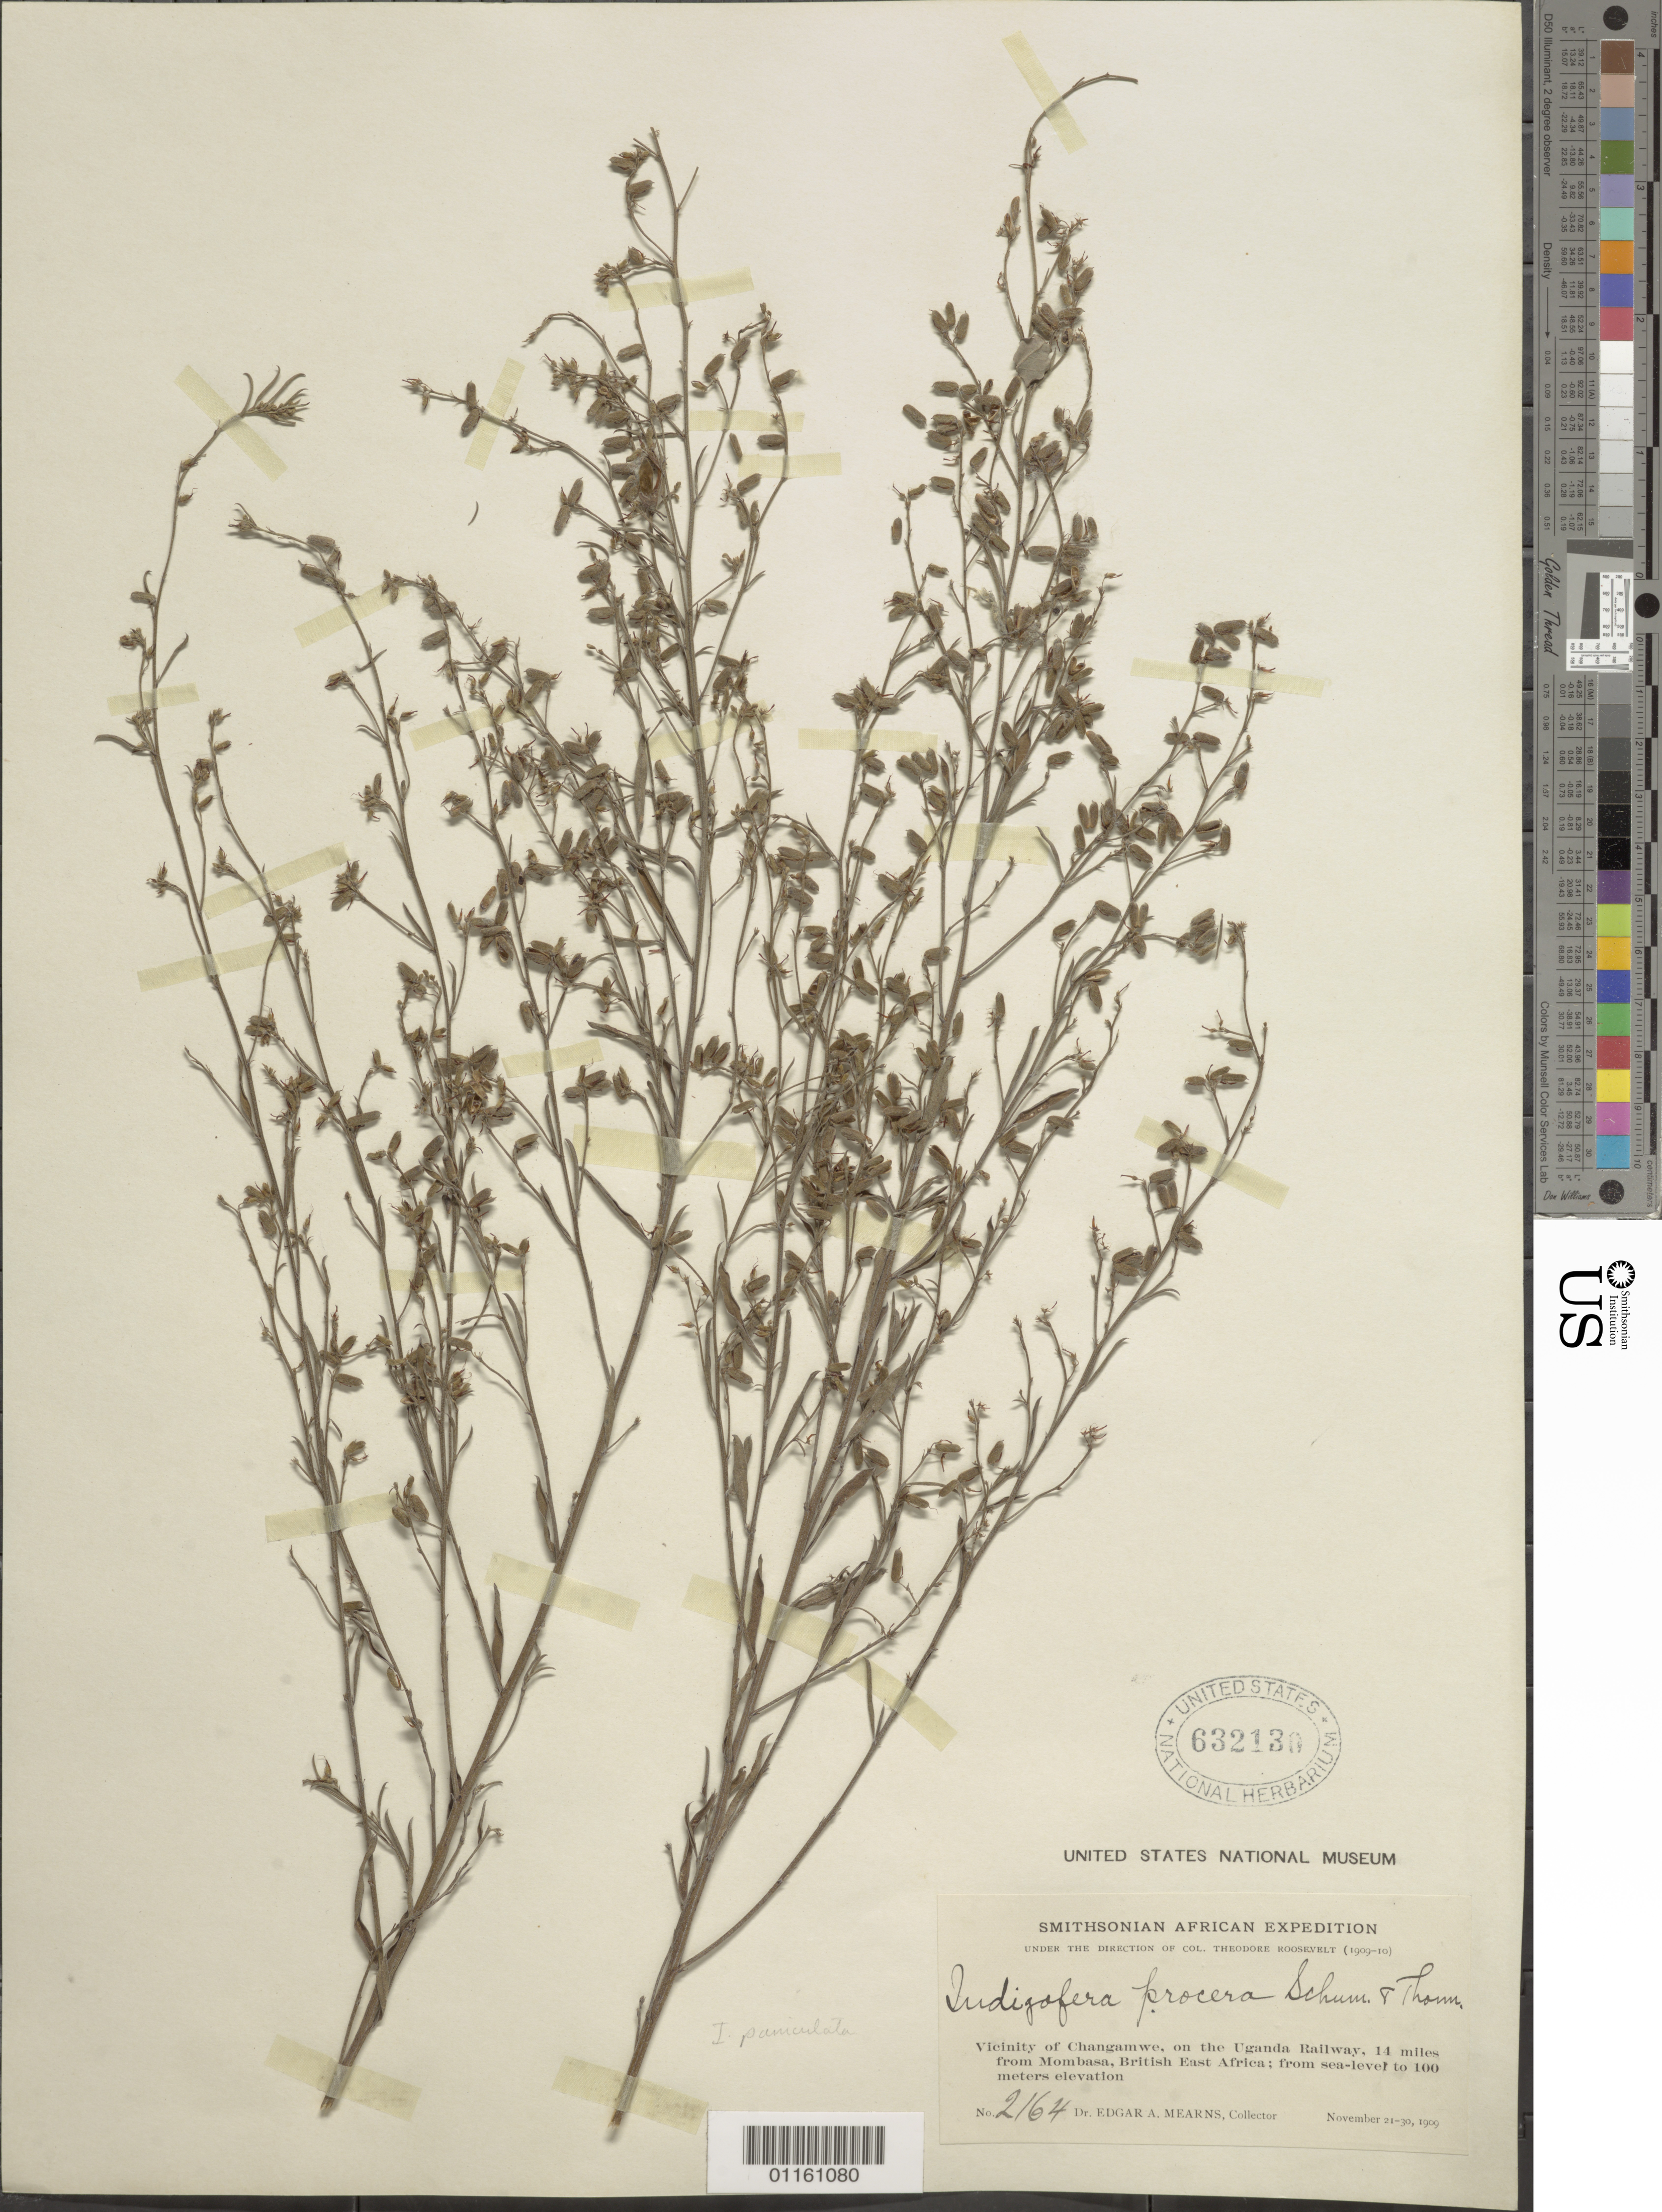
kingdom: Plantae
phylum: Tracheophyta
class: Magnoliopsida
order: Fabales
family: Fabaceae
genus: Indigofera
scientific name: Indigofera procera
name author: Schumach. & Thonn.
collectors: E. A. Mearns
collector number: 2164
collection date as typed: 21 Nov 1909 to 30 Nov 1909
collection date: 1909-11-21/1909-11-30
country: Uganda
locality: Vicinity of Changamwe, on the Uganda railway, 14 mi from Mombasa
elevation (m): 0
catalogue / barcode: US 632130